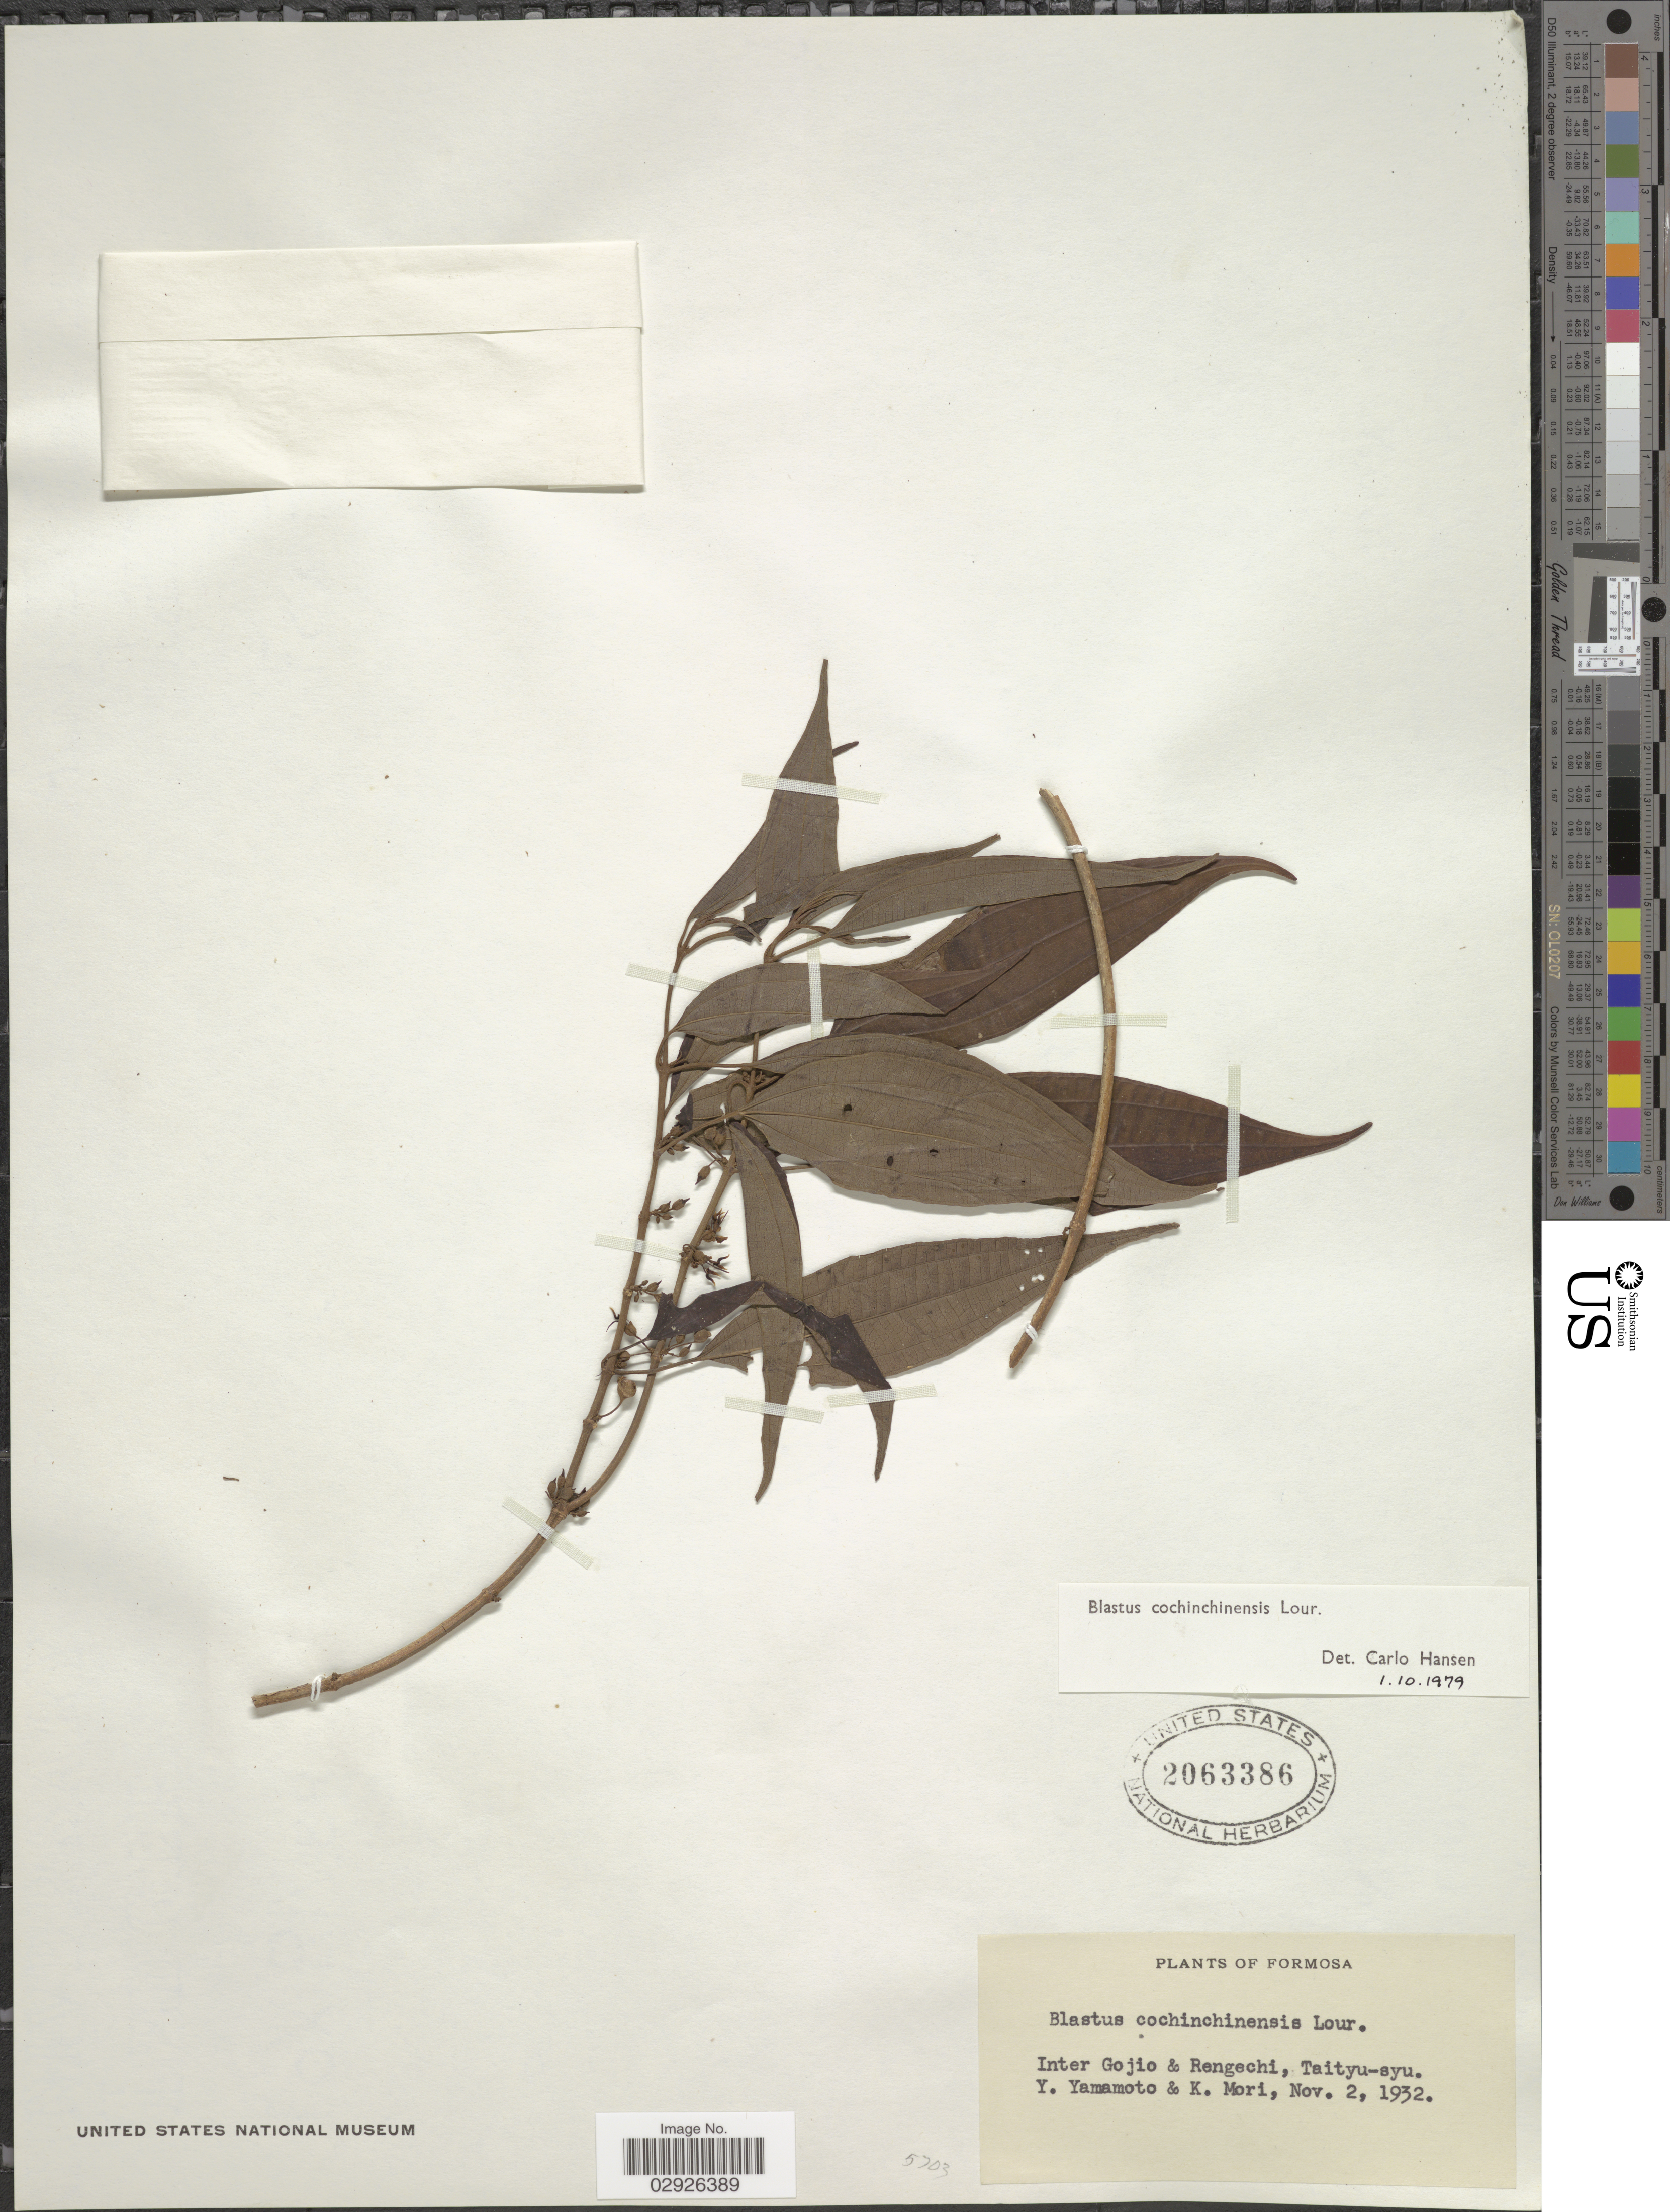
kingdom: Plantae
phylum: Tracheophyta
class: Magnoliopsida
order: Myrtales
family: Melastomataceae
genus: Blastus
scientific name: Blastus cochinchinensis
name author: Lour.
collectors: Y. Yamamoto & K. Mori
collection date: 1932-11-02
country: Taiwan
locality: Formosa, Inter Gojio & Rengechi, Taityu-syu.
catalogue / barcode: US 2063386